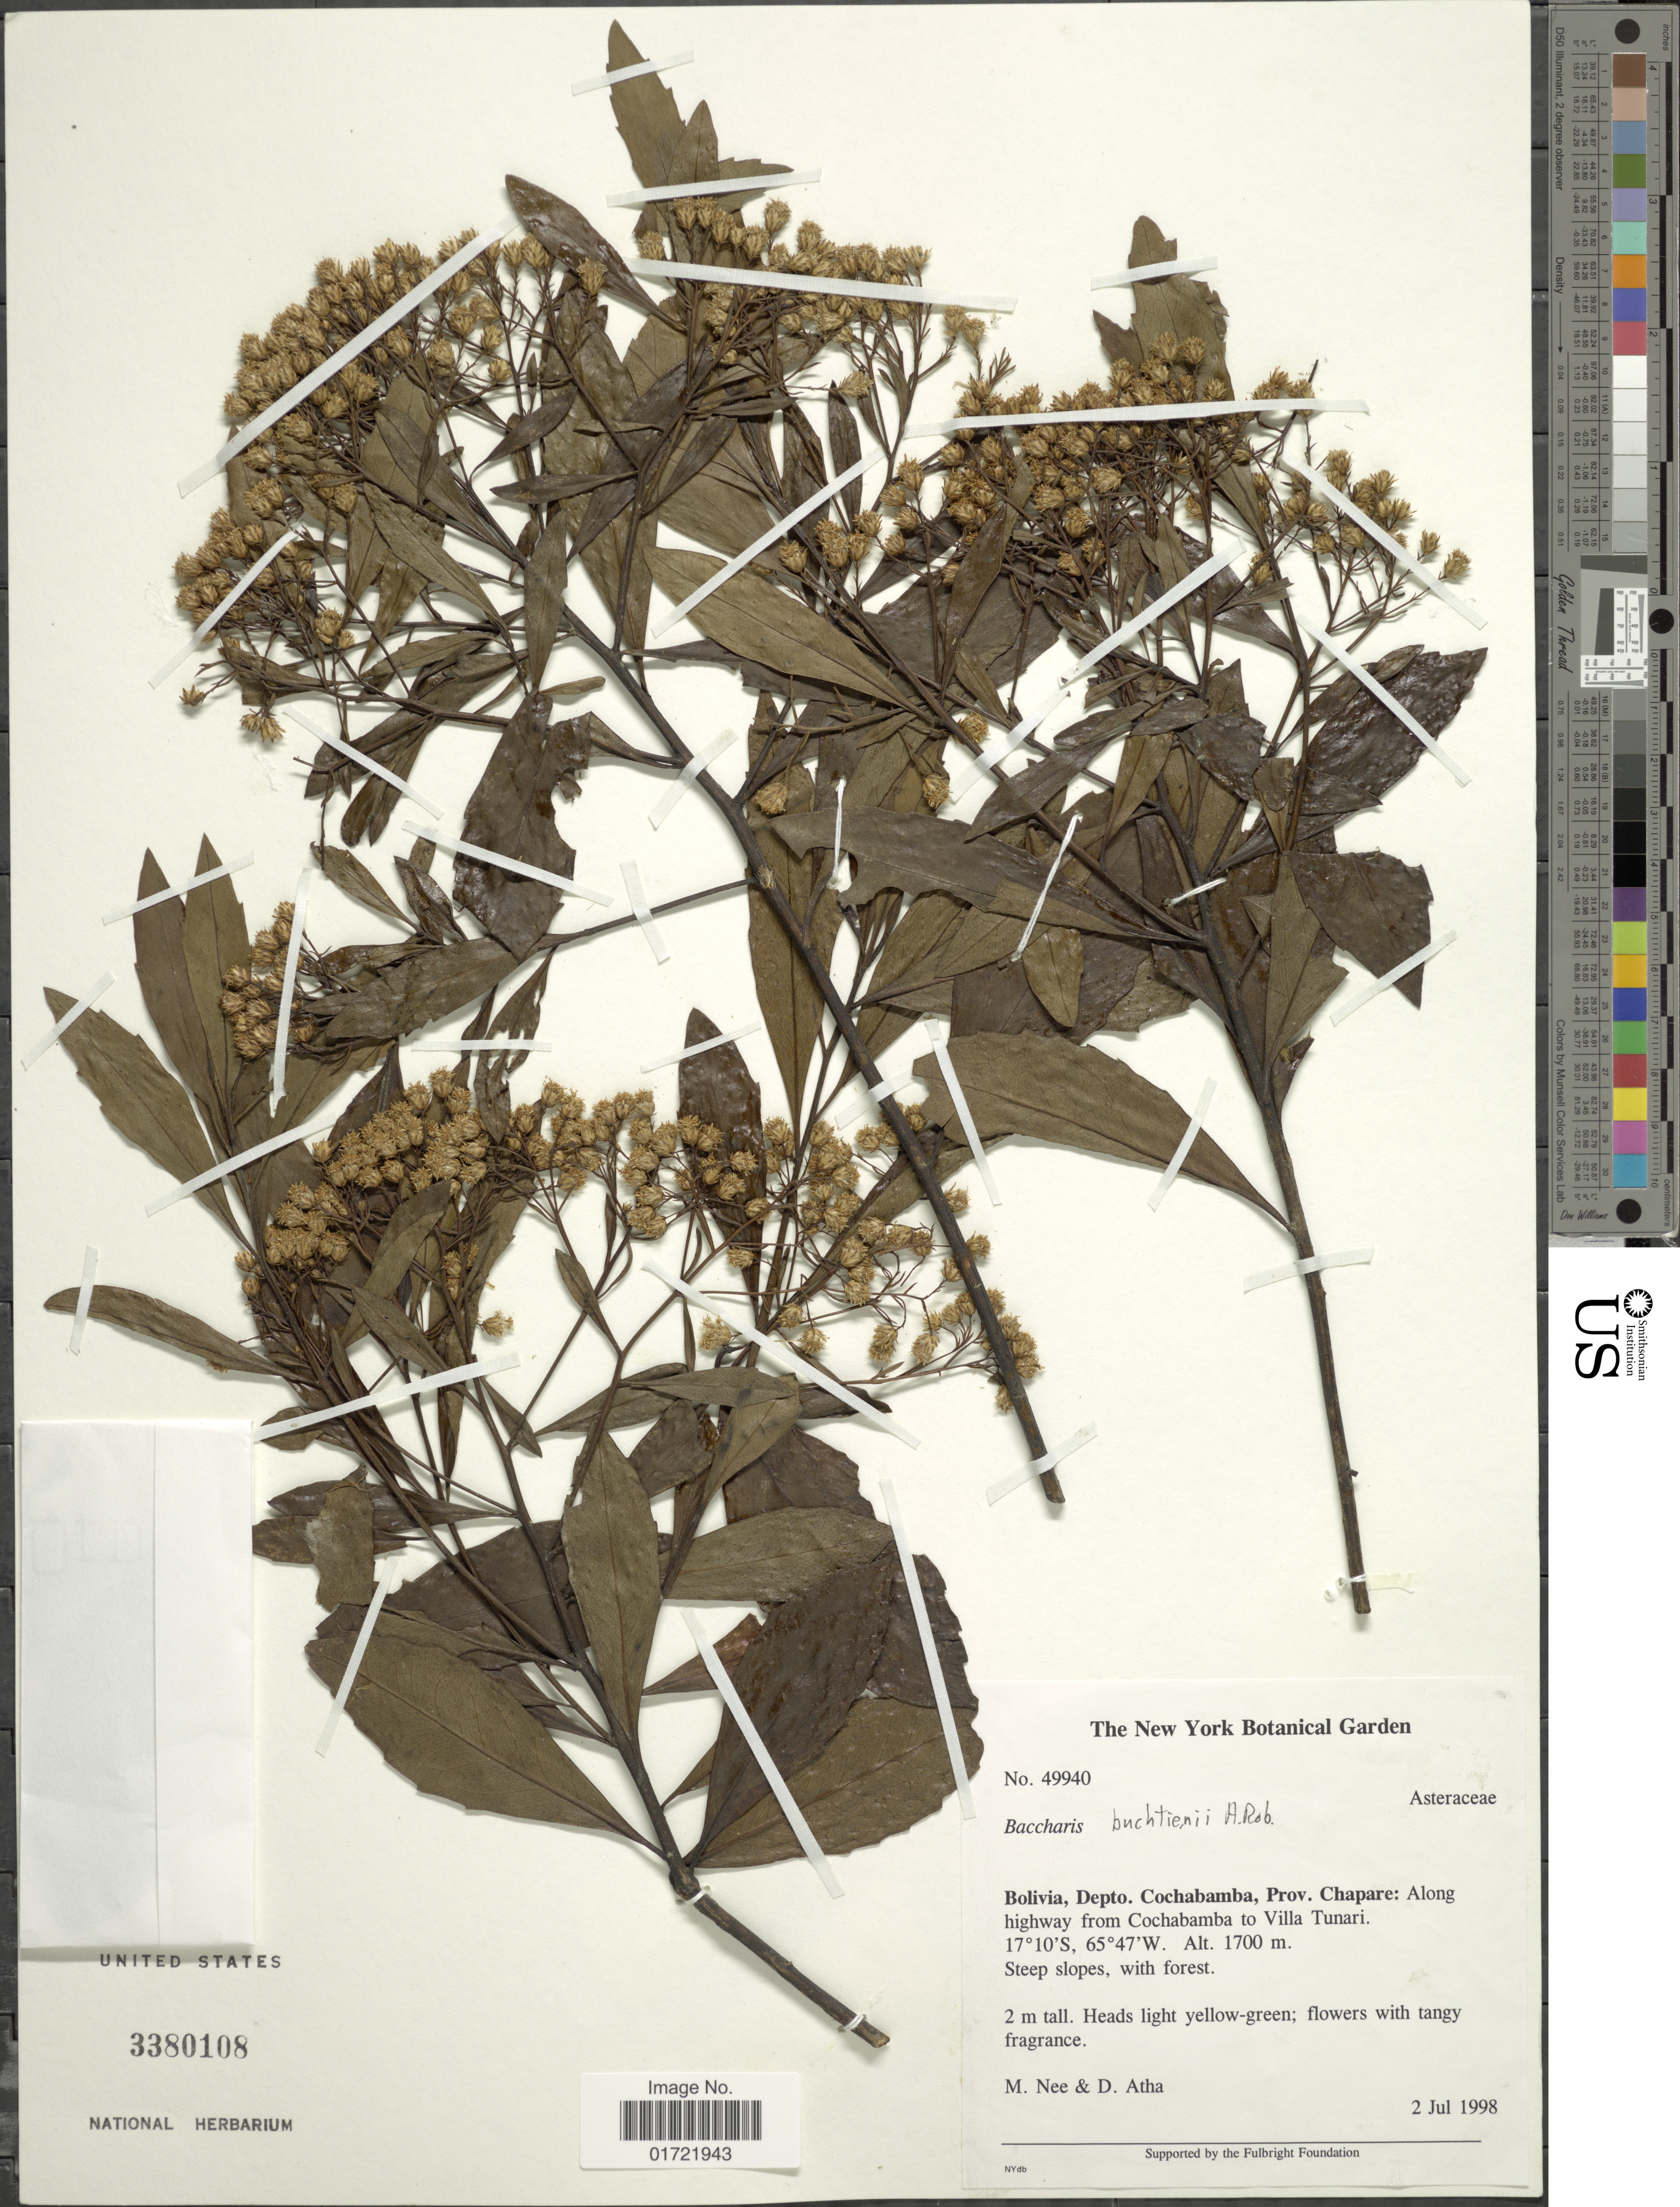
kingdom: Plantae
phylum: Tracheophyta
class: Magnoliopsida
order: Asterales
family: Asteraceae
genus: Baccharis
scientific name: Baccharis buchtienii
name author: H. Rob.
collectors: M. Nee & D. Atha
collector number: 49940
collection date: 1998-07-02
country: Bolivia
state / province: Cochabamba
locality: Prov. Chapare: Along highway from Cochabamba to Villa Tunari.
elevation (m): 1700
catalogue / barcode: US 3380108